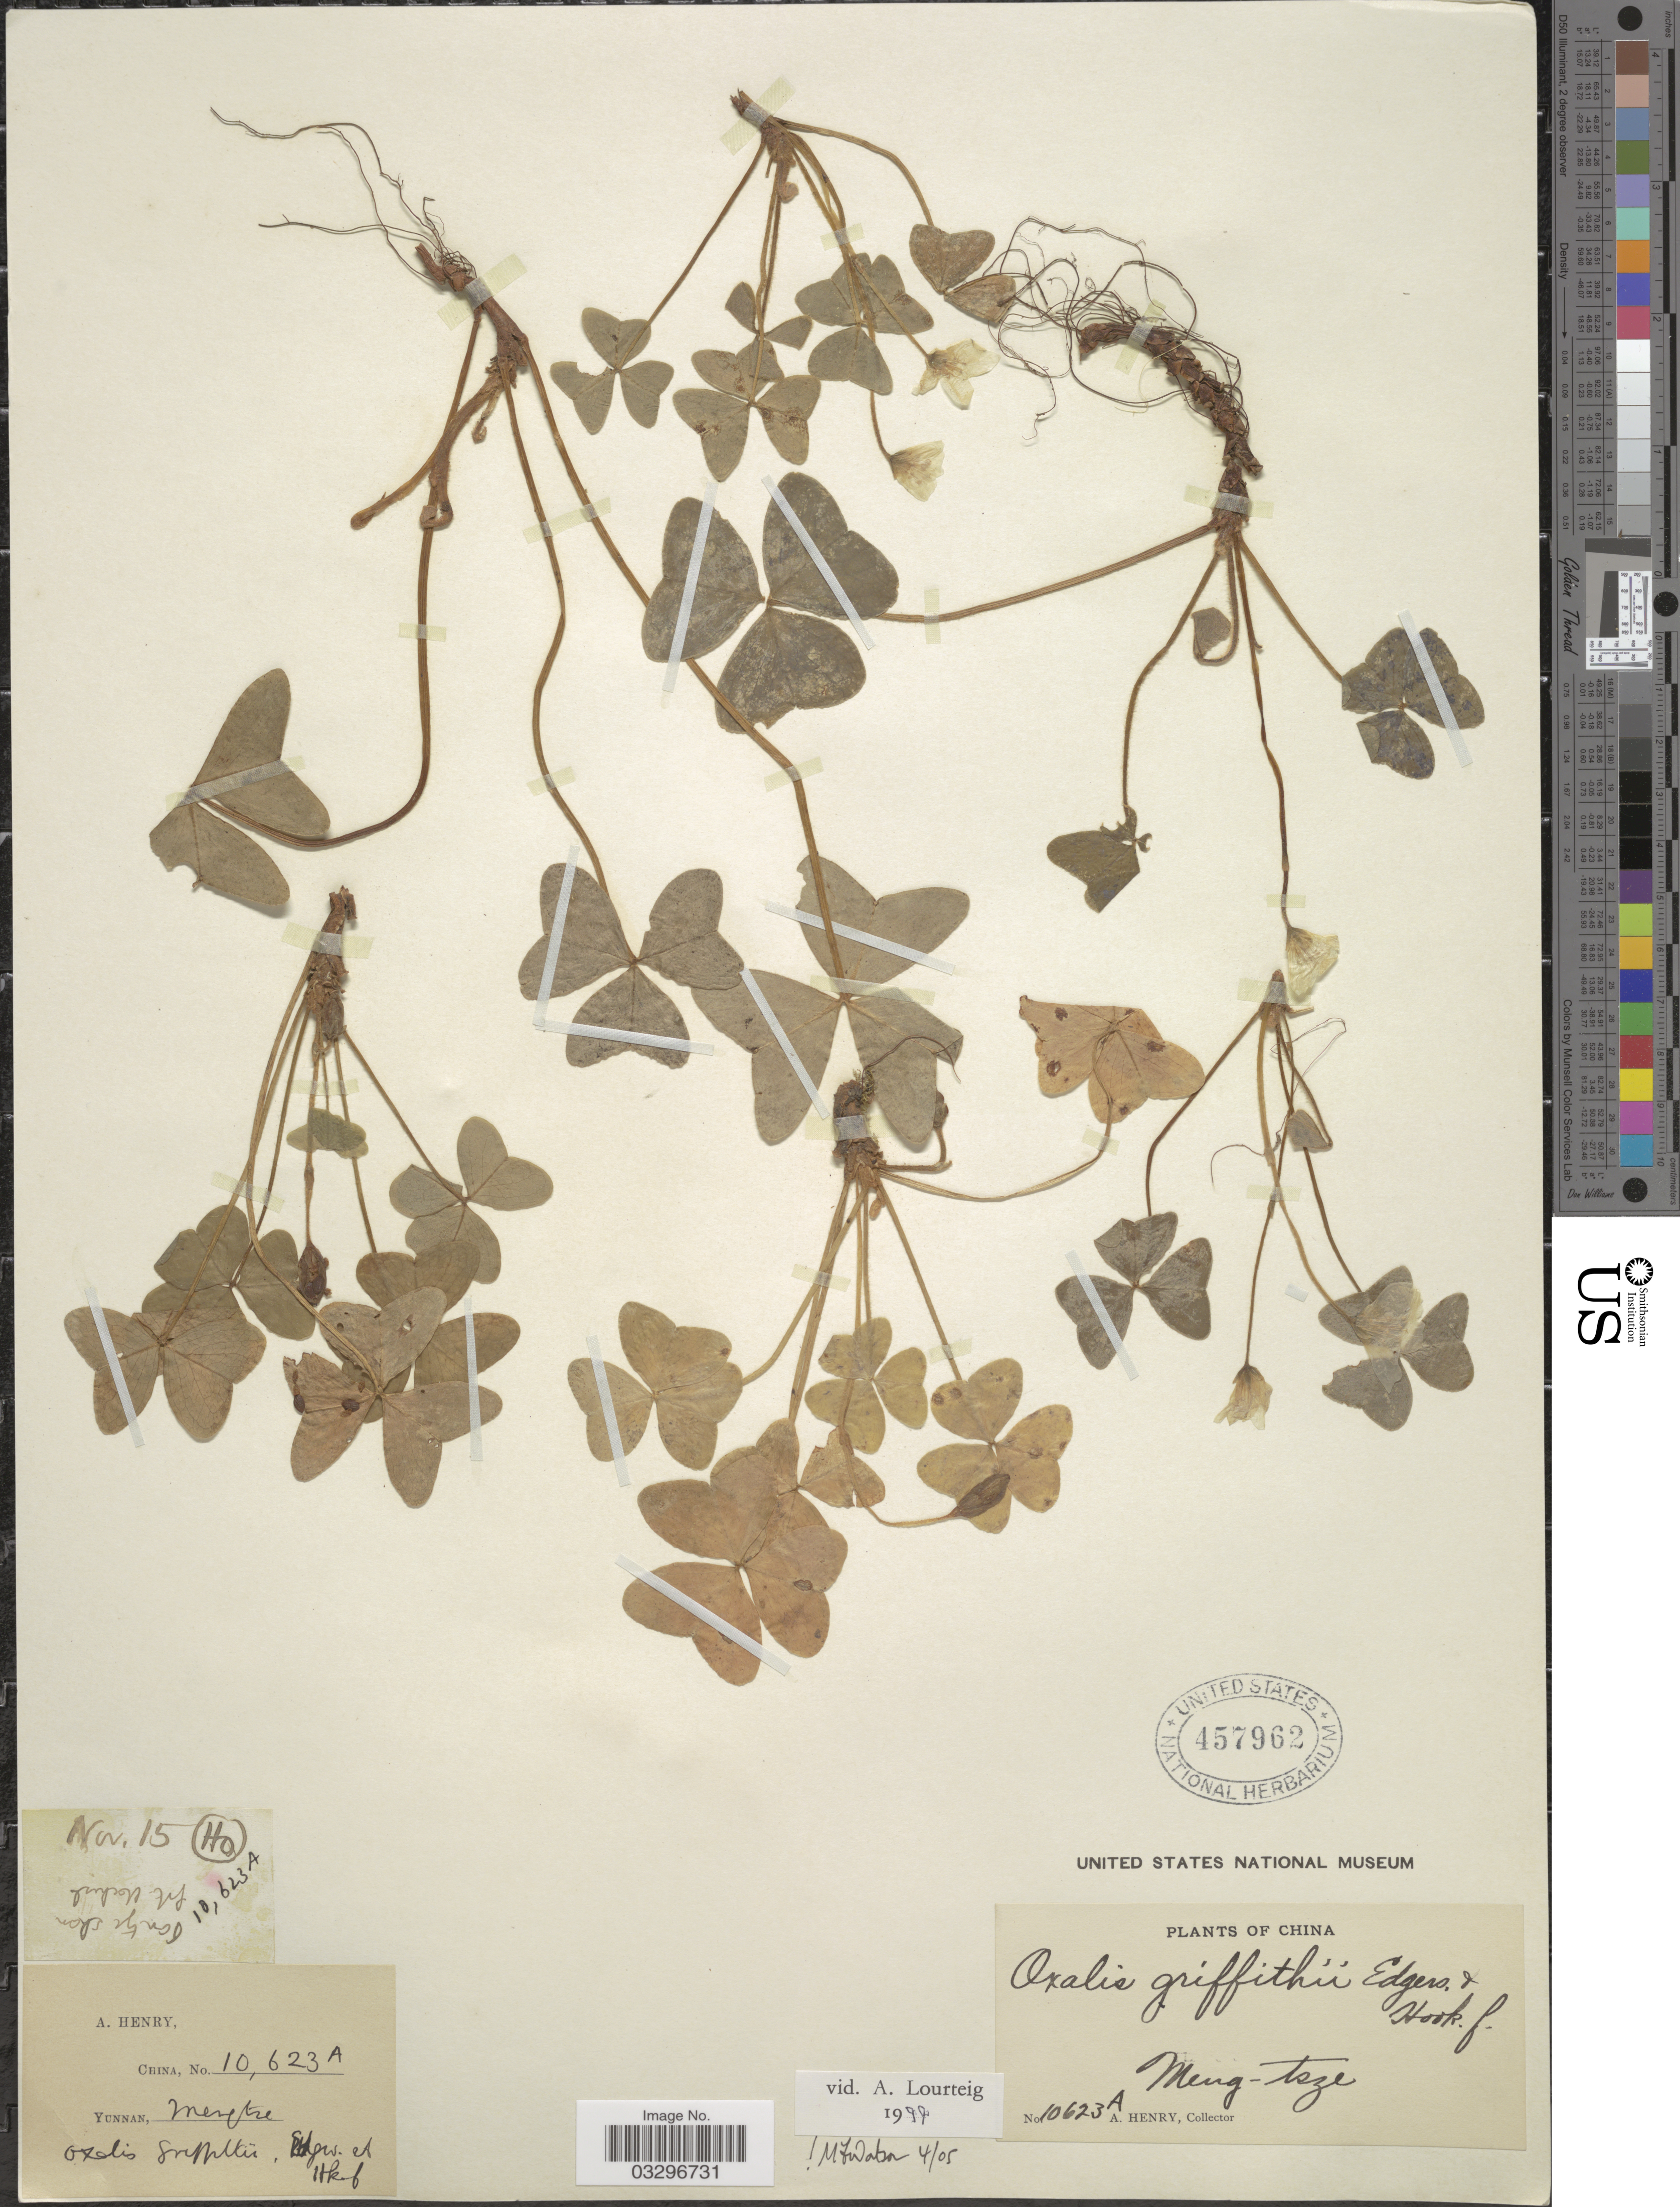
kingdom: Plantae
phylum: Tracheophyta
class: Magnoliopsida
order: Oxalidales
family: Oxalidaceae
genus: Oxalis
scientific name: Oxalis griffithii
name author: Edgew. & Hook. f.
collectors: A. Henry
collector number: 10623 A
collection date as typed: Transcribed d/m/y: /11/15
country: China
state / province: Yunnan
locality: Meng-tsze.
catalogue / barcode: US 457962